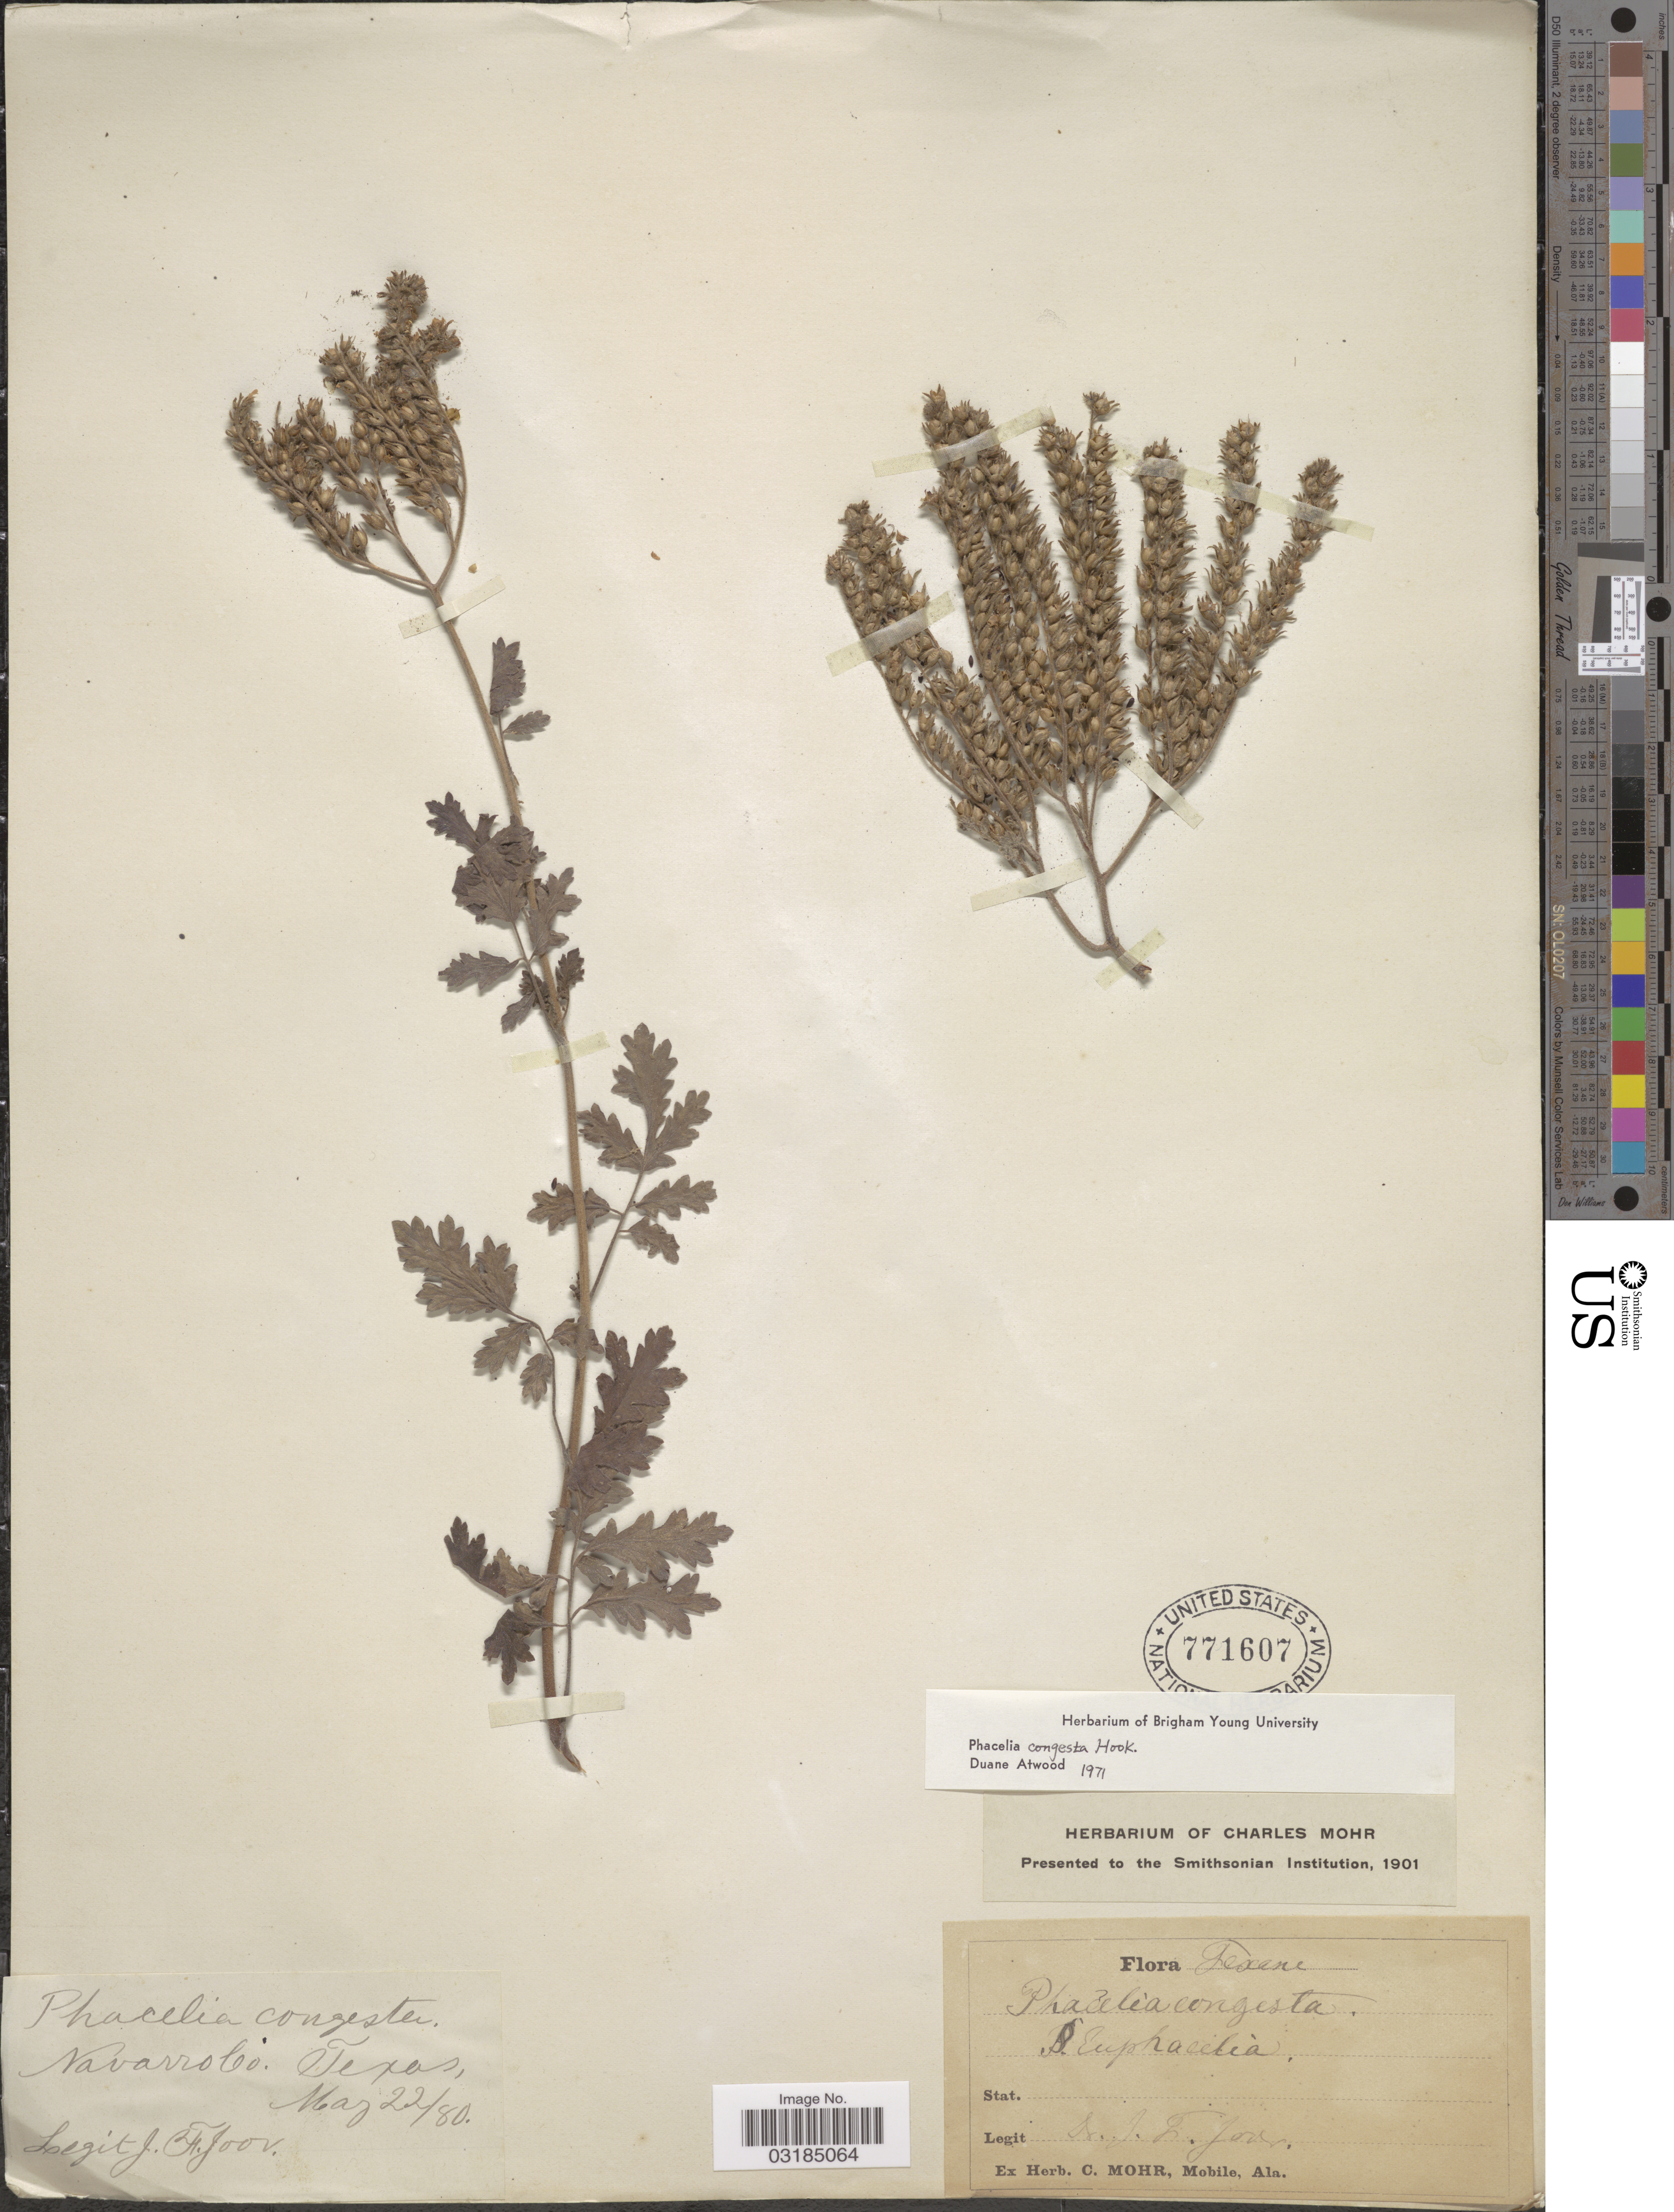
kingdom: Plantae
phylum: Tracheophyta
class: Magnoliopsida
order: Boraginales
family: Hydrophyllaceae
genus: Phacelia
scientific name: Phacelia congesta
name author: Hook.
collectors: J. F. Joor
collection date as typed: Transcribed d/m/y: 22/5/80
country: United States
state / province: Texas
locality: Navarro Co.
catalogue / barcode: US 771607